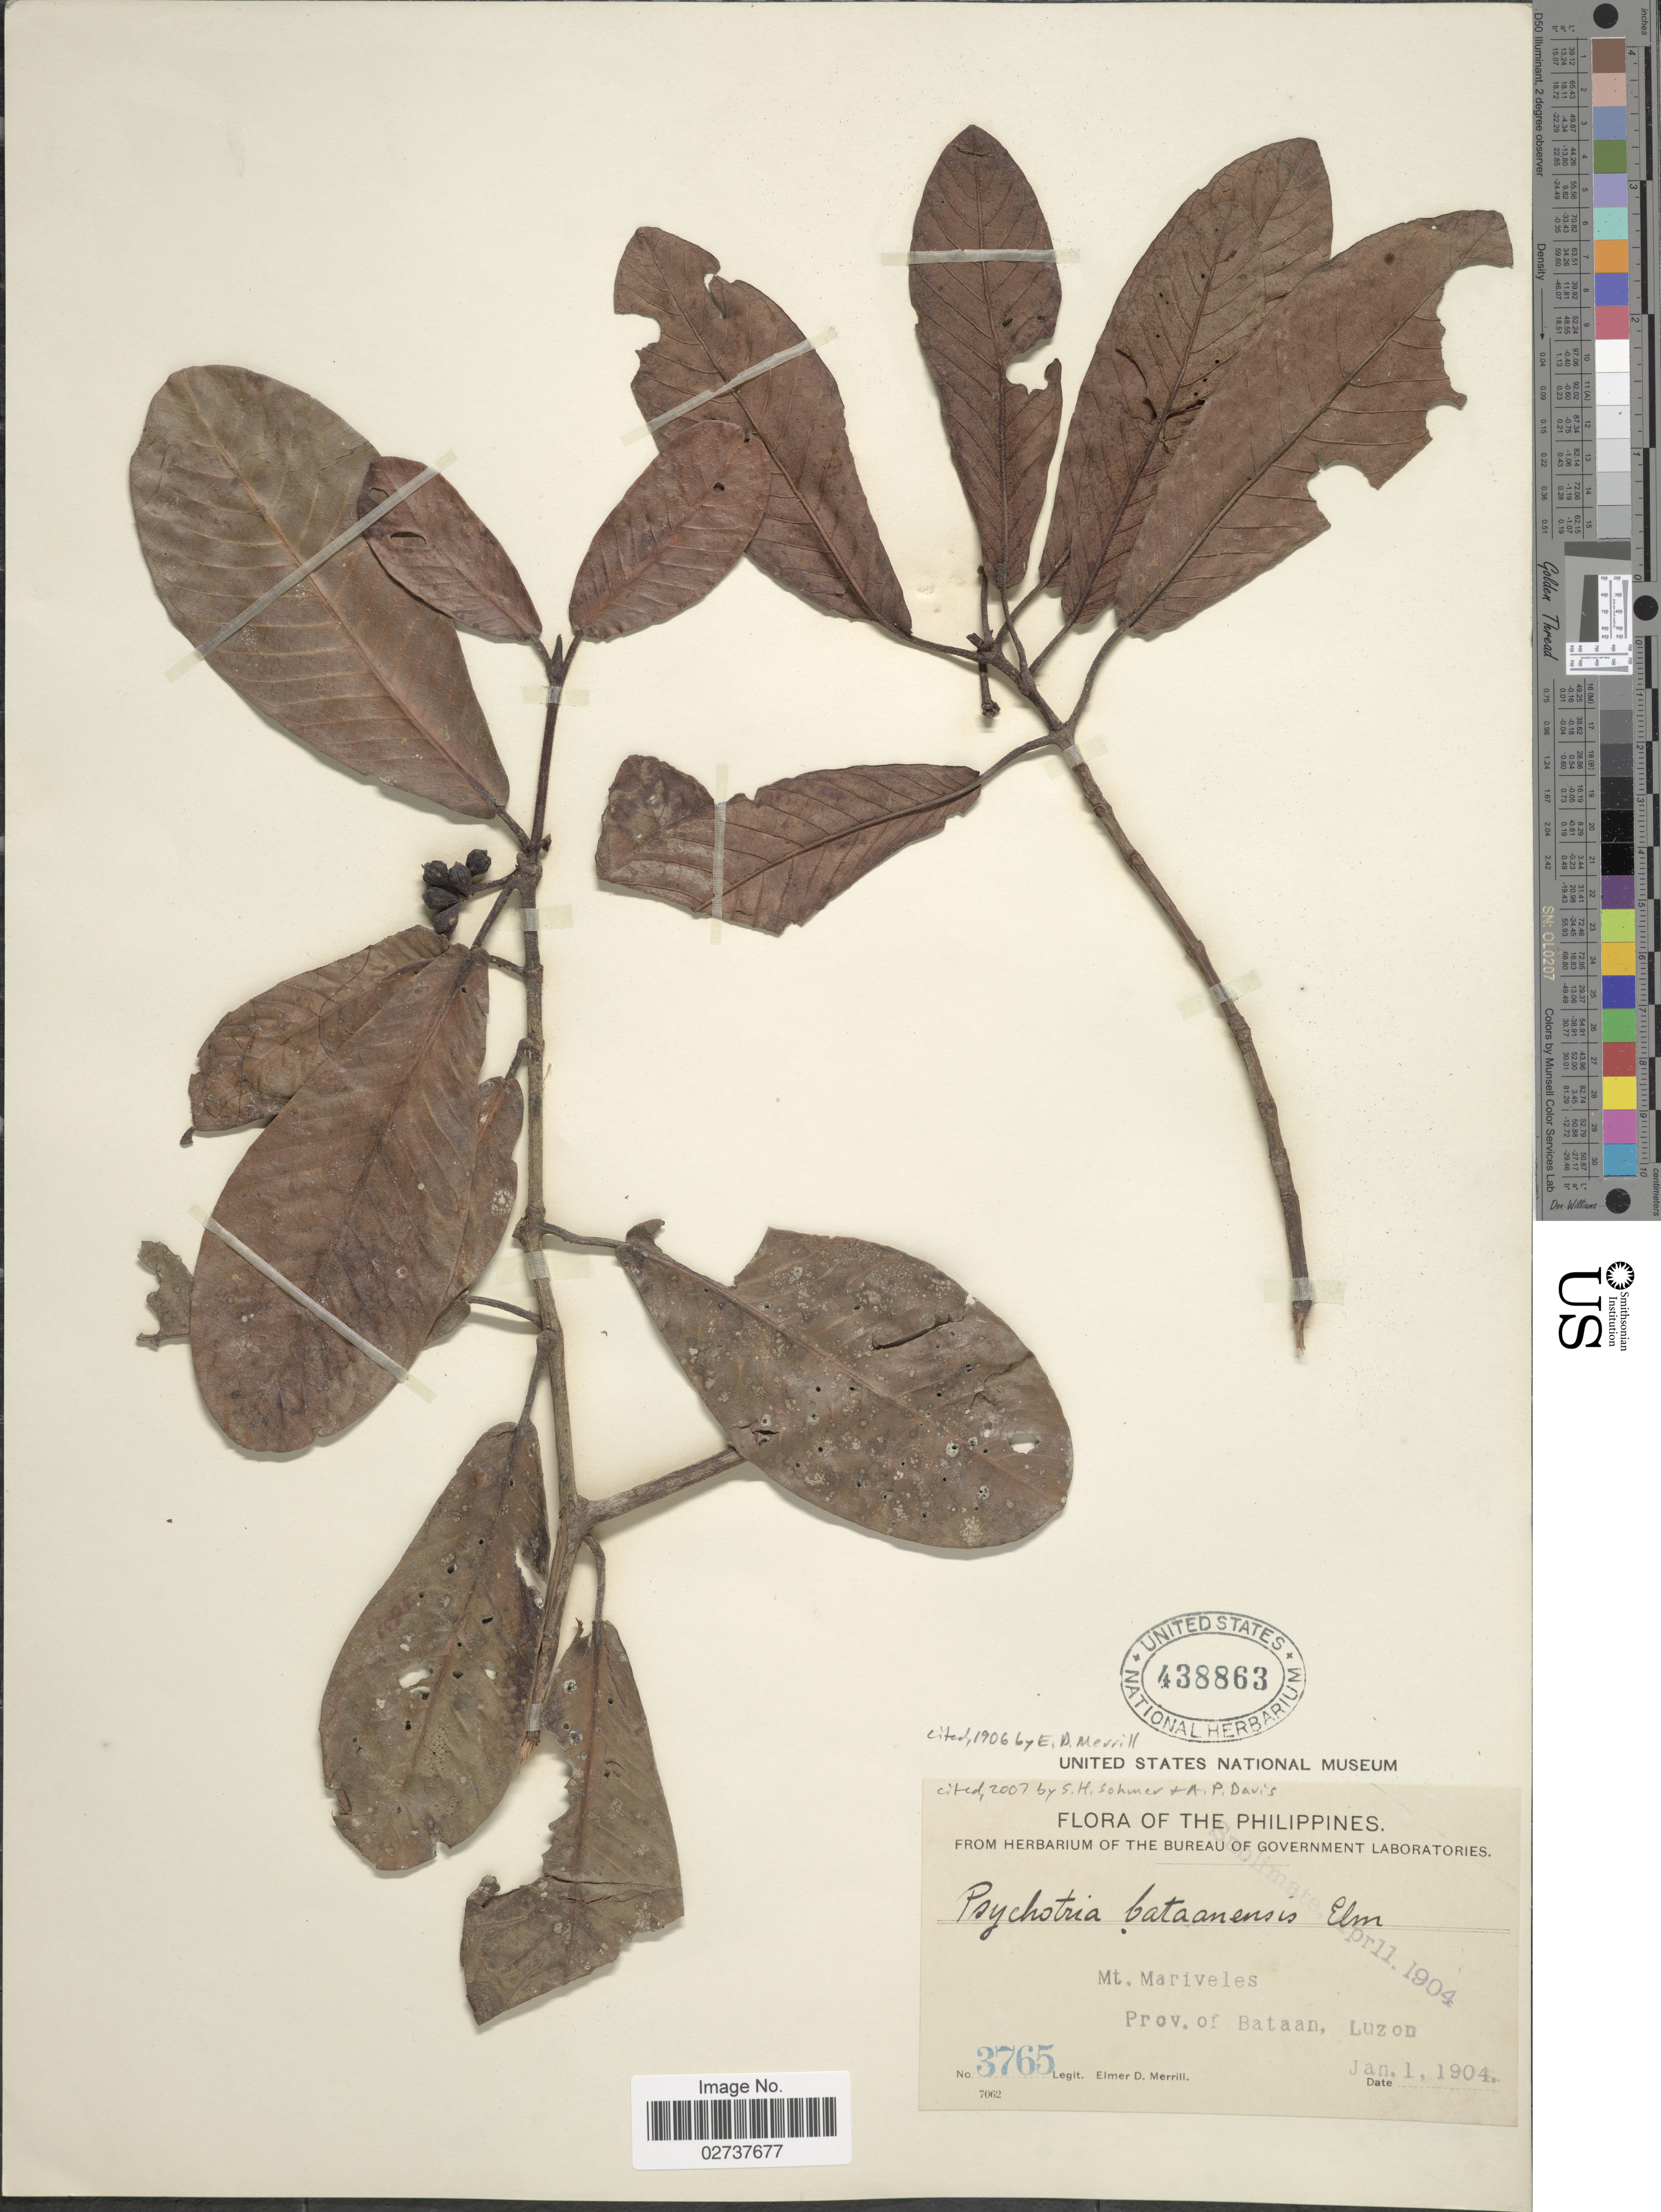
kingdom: Plantae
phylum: Tracheophyta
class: Magnoliopsida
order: Gentianales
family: Rubiaceae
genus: Psychotria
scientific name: Psychotria bataanensis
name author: Elmer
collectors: E. D. Merrill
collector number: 3765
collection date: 1904-01-01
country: Philippines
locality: Mt. Mariveles. Prov. of Bataan, Luzon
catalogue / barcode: US 438863